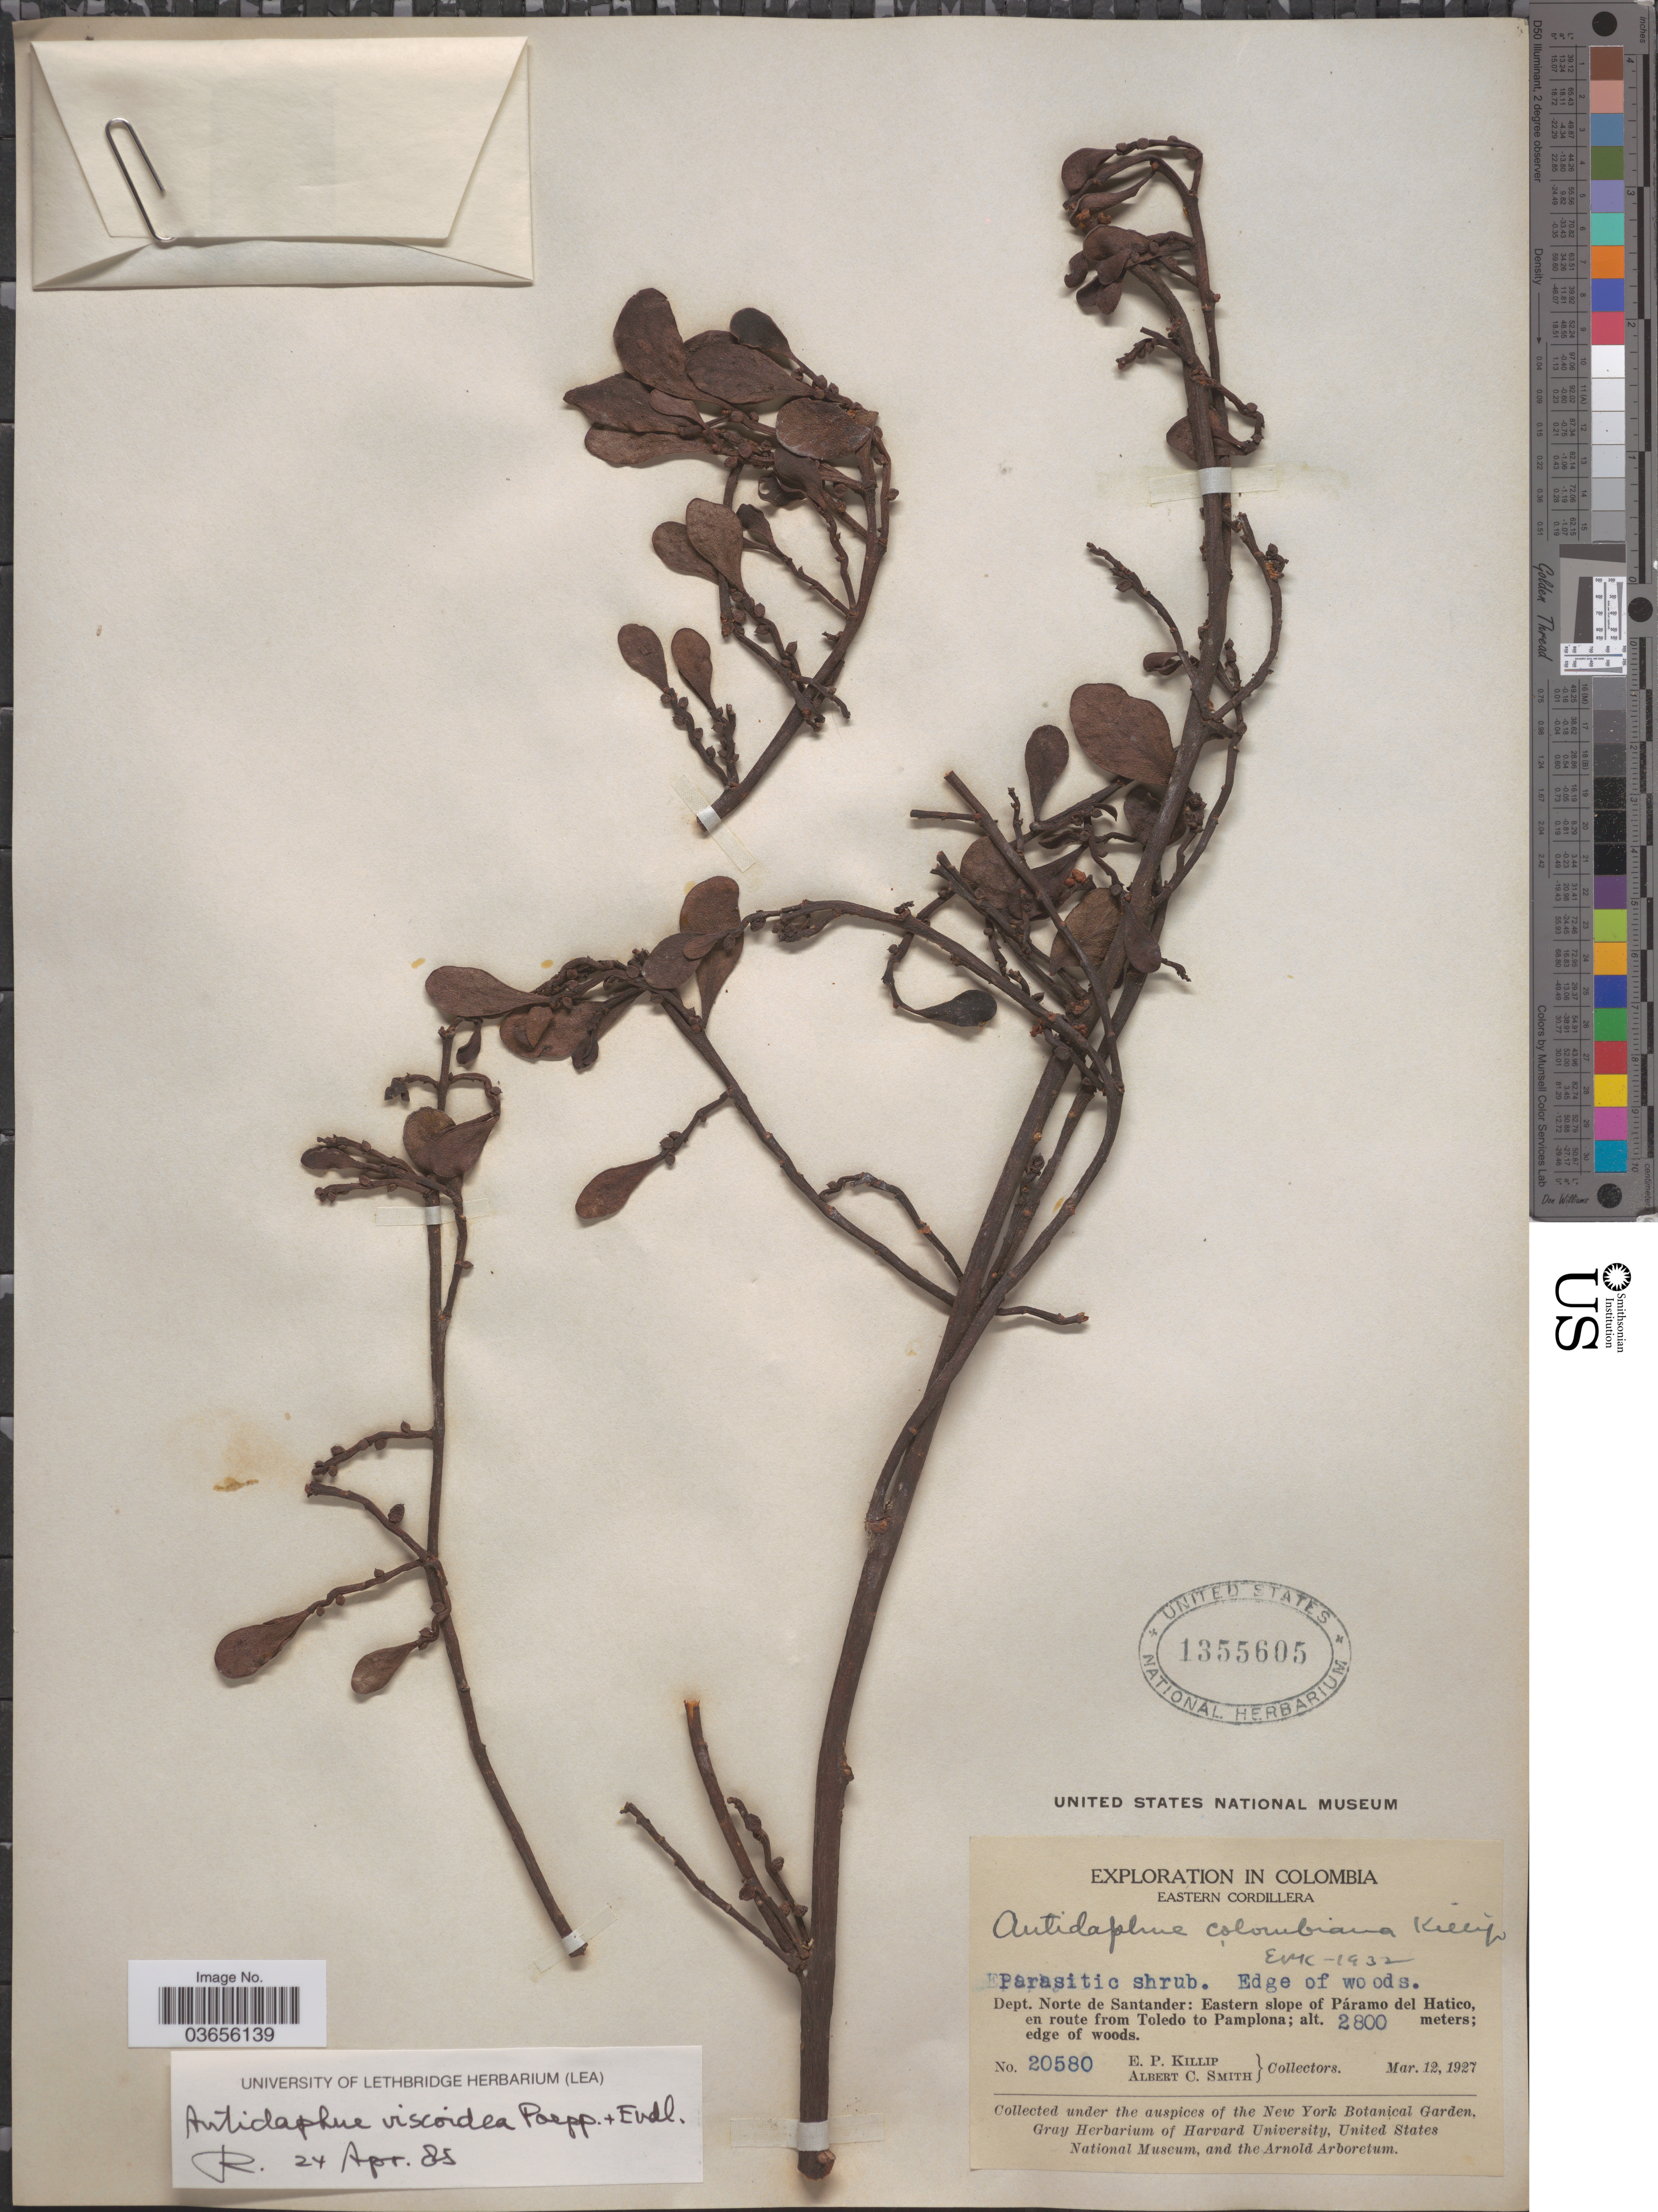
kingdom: Plantae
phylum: Tracheophyta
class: Magnoliopsida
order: Santalales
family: Santalaceae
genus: Antidaphne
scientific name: Antidaphne viscoidea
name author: Poepp. & Endl.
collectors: E. P. Killip & A. C. Smith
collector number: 20580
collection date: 1927-03-12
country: Colombia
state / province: Norte de Santander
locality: Eastern Cordillera. Dep. Norte de Santander: Eastern slope of Páramo del Hatico, en route from Toledo to Pamplona.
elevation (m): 2800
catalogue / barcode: US 1355605